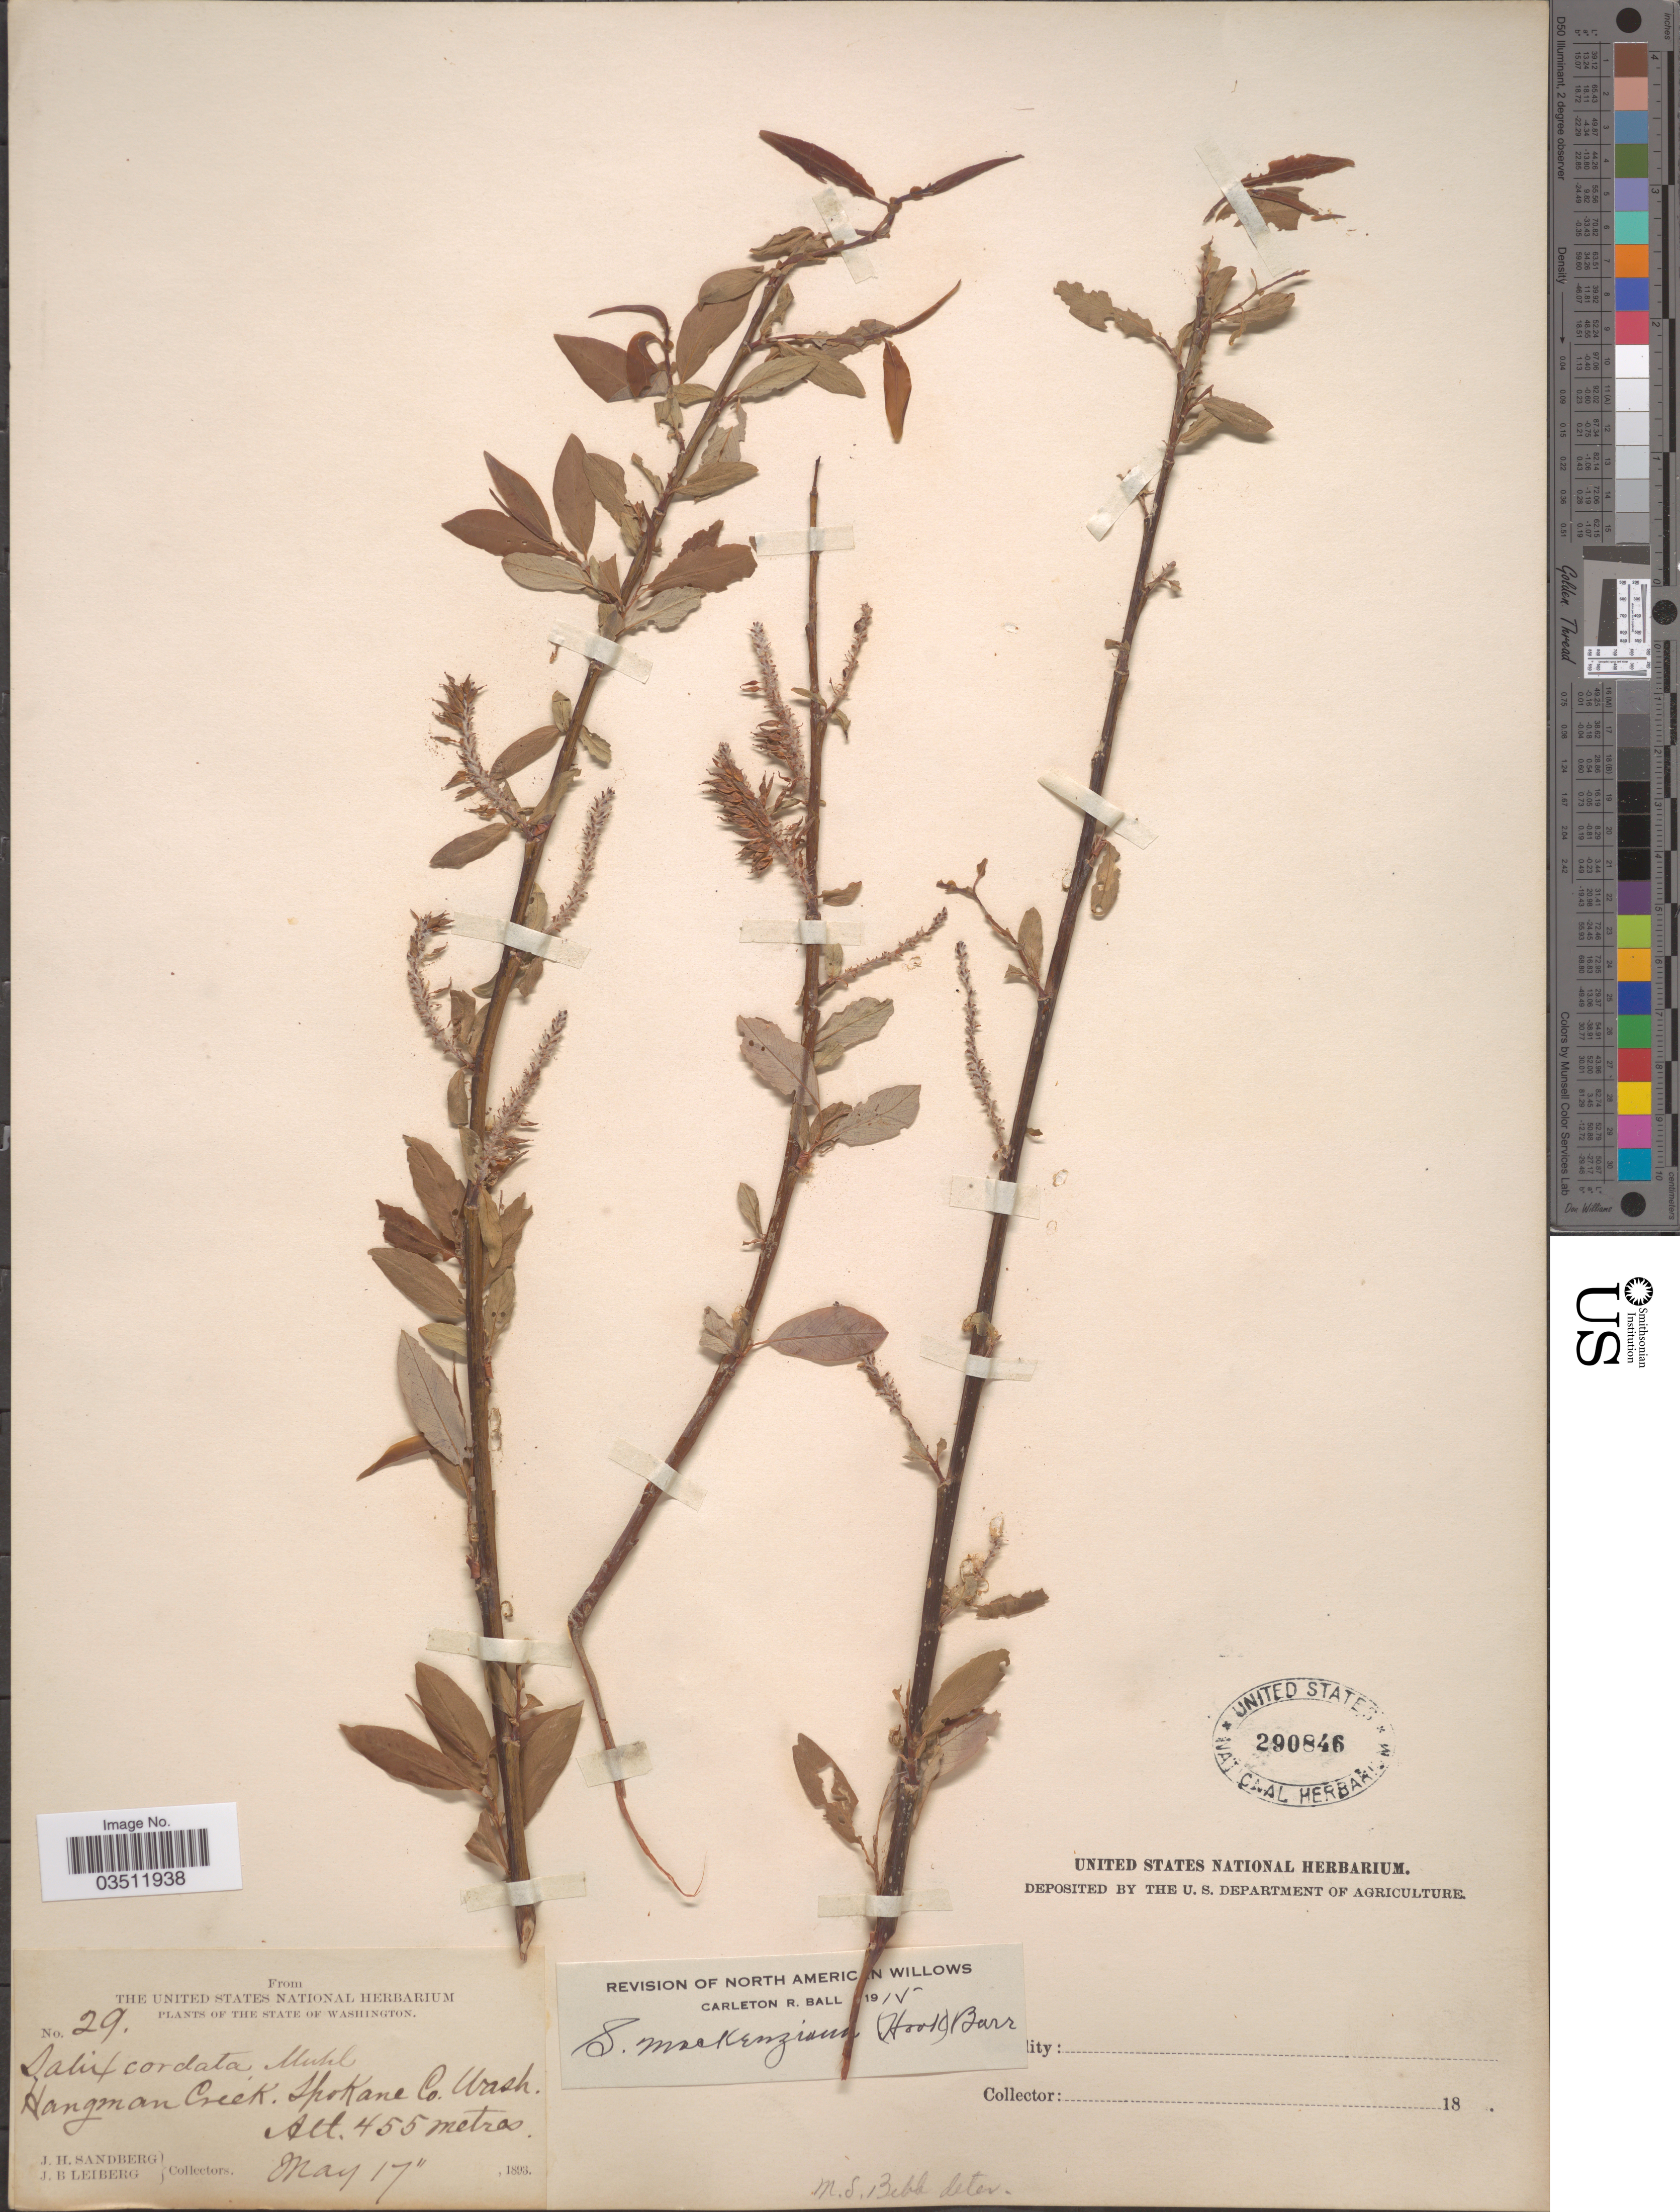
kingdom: Plantae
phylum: Tracheophyta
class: Magnoliopsida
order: Malpighiales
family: Salicaceae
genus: Salix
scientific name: Salix mackenziana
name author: (Hook.) Barratt ex Hook.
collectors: J. H. Sandberg & J. B. Leiberg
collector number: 29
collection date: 1893-05-17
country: United States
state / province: Washington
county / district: Spokane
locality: Hangman Creek. Spokane Co.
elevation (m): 455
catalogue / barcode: US 290846